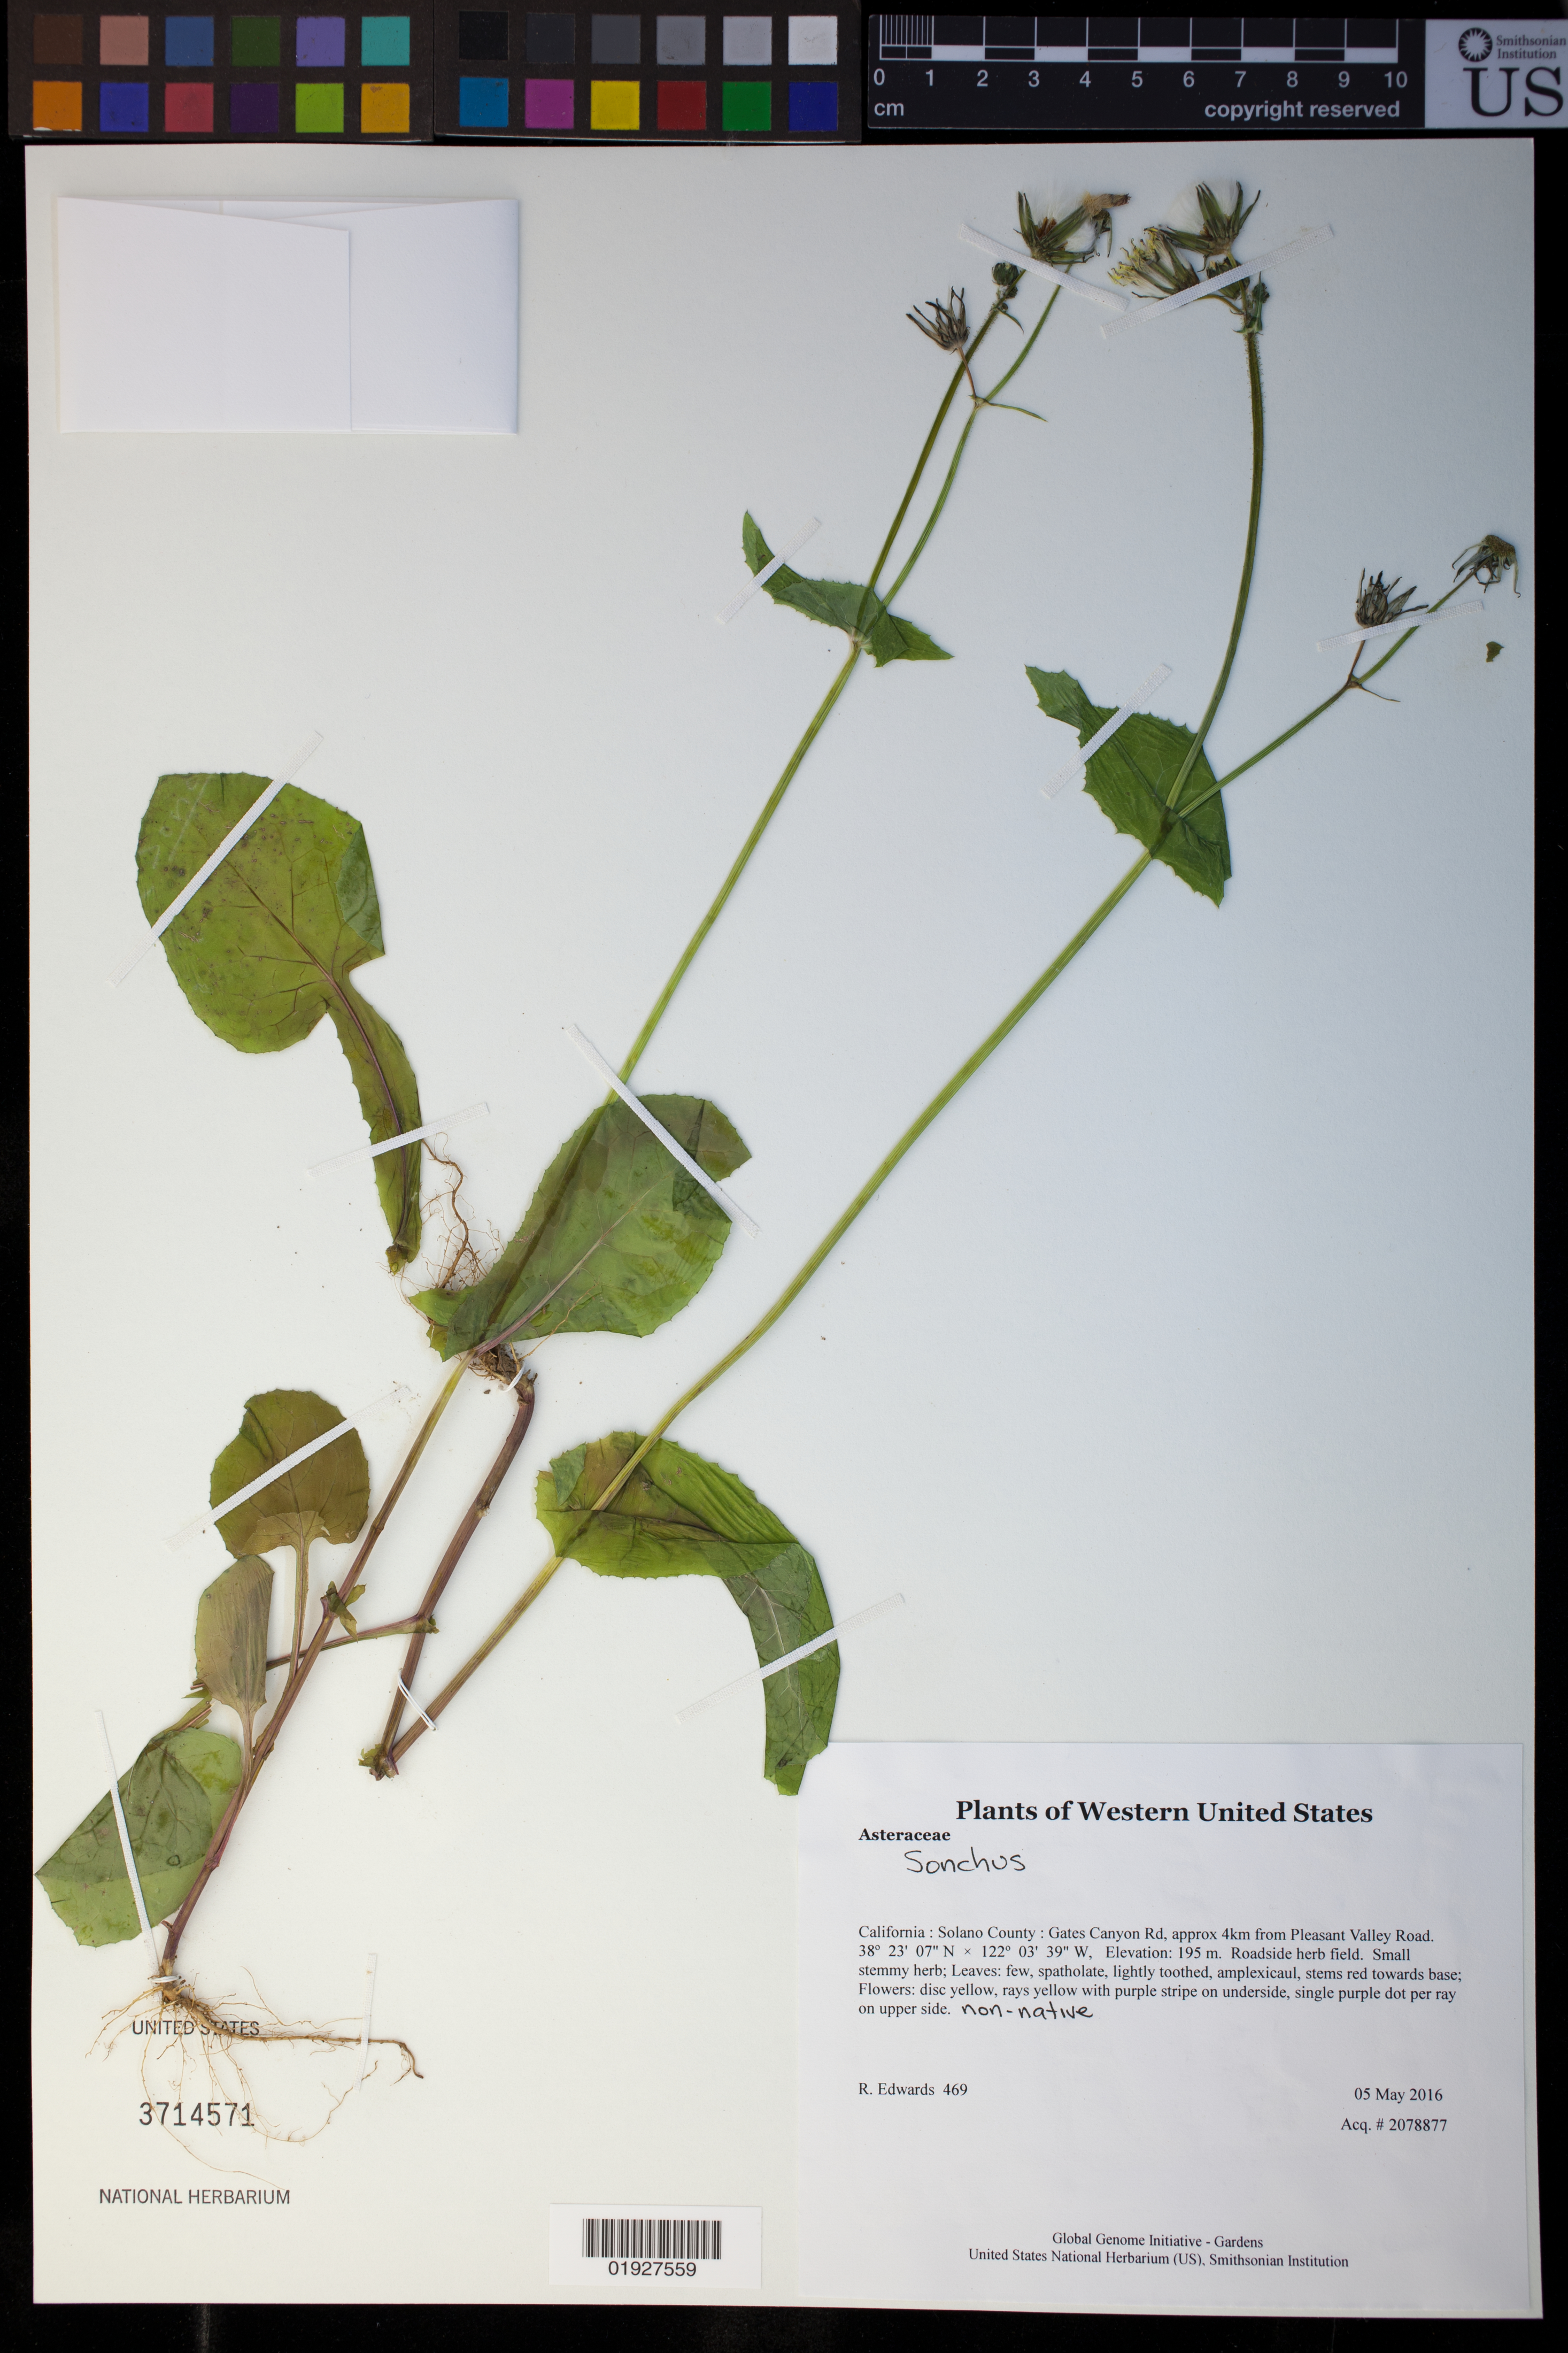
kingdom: Plantae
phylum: Tracheophyta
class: Magnoliopsida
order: Asterales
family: Asteraceae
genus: Sonchus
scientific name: Sonchus sp.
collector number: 469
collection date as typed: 5 May 2016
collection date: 2016-05-05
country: United States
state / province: California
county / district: Solano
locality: Gates Canyon Rd, approx 4km from Pleasant Valley Road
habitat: Roadside herb field; non-native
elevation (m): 195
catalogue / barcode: US 3714571